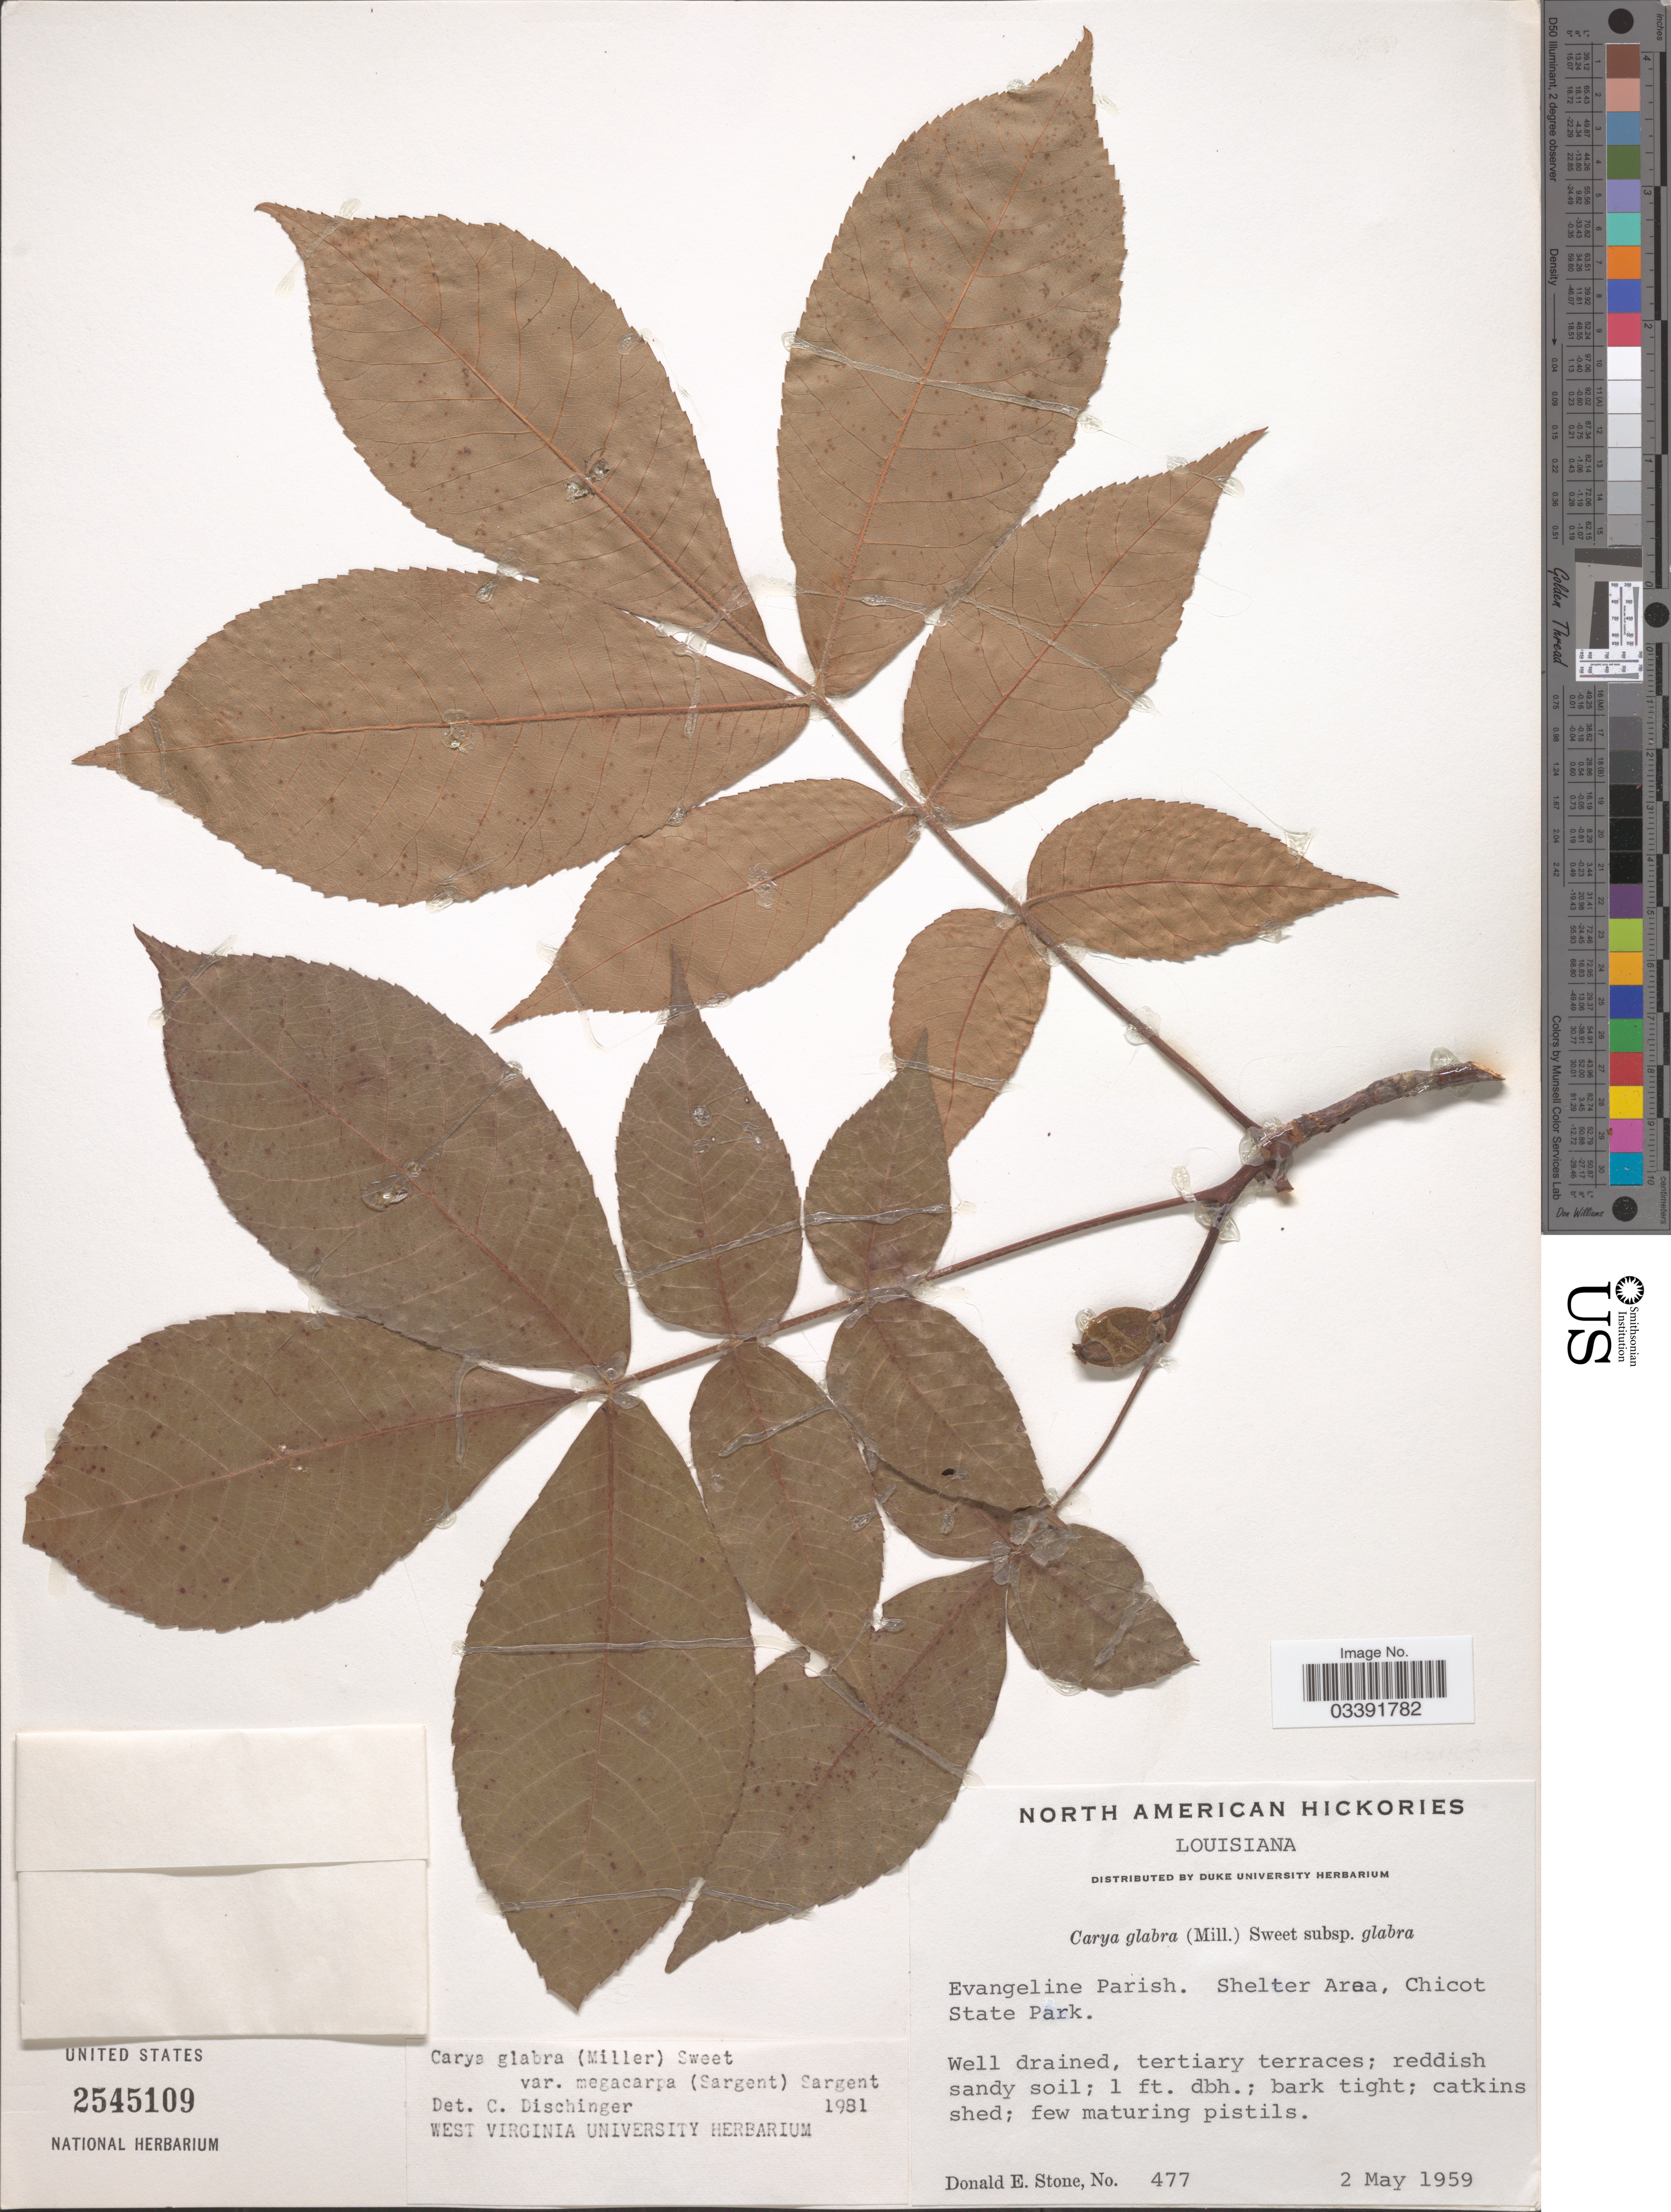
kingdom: Plantae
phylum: Tracheophyta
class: Magnoliopsida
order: Fagales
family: Juglandaceae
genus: Carya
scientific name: Carya glabra var. megacarpa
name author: (Sarg.) Sarg.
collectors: D. Stone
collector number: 477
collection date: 1959-05-02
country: United States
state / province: Louisiana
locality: Evangeline Parish. Shelter Area, Chicot State Park.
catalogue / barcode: US 2545109